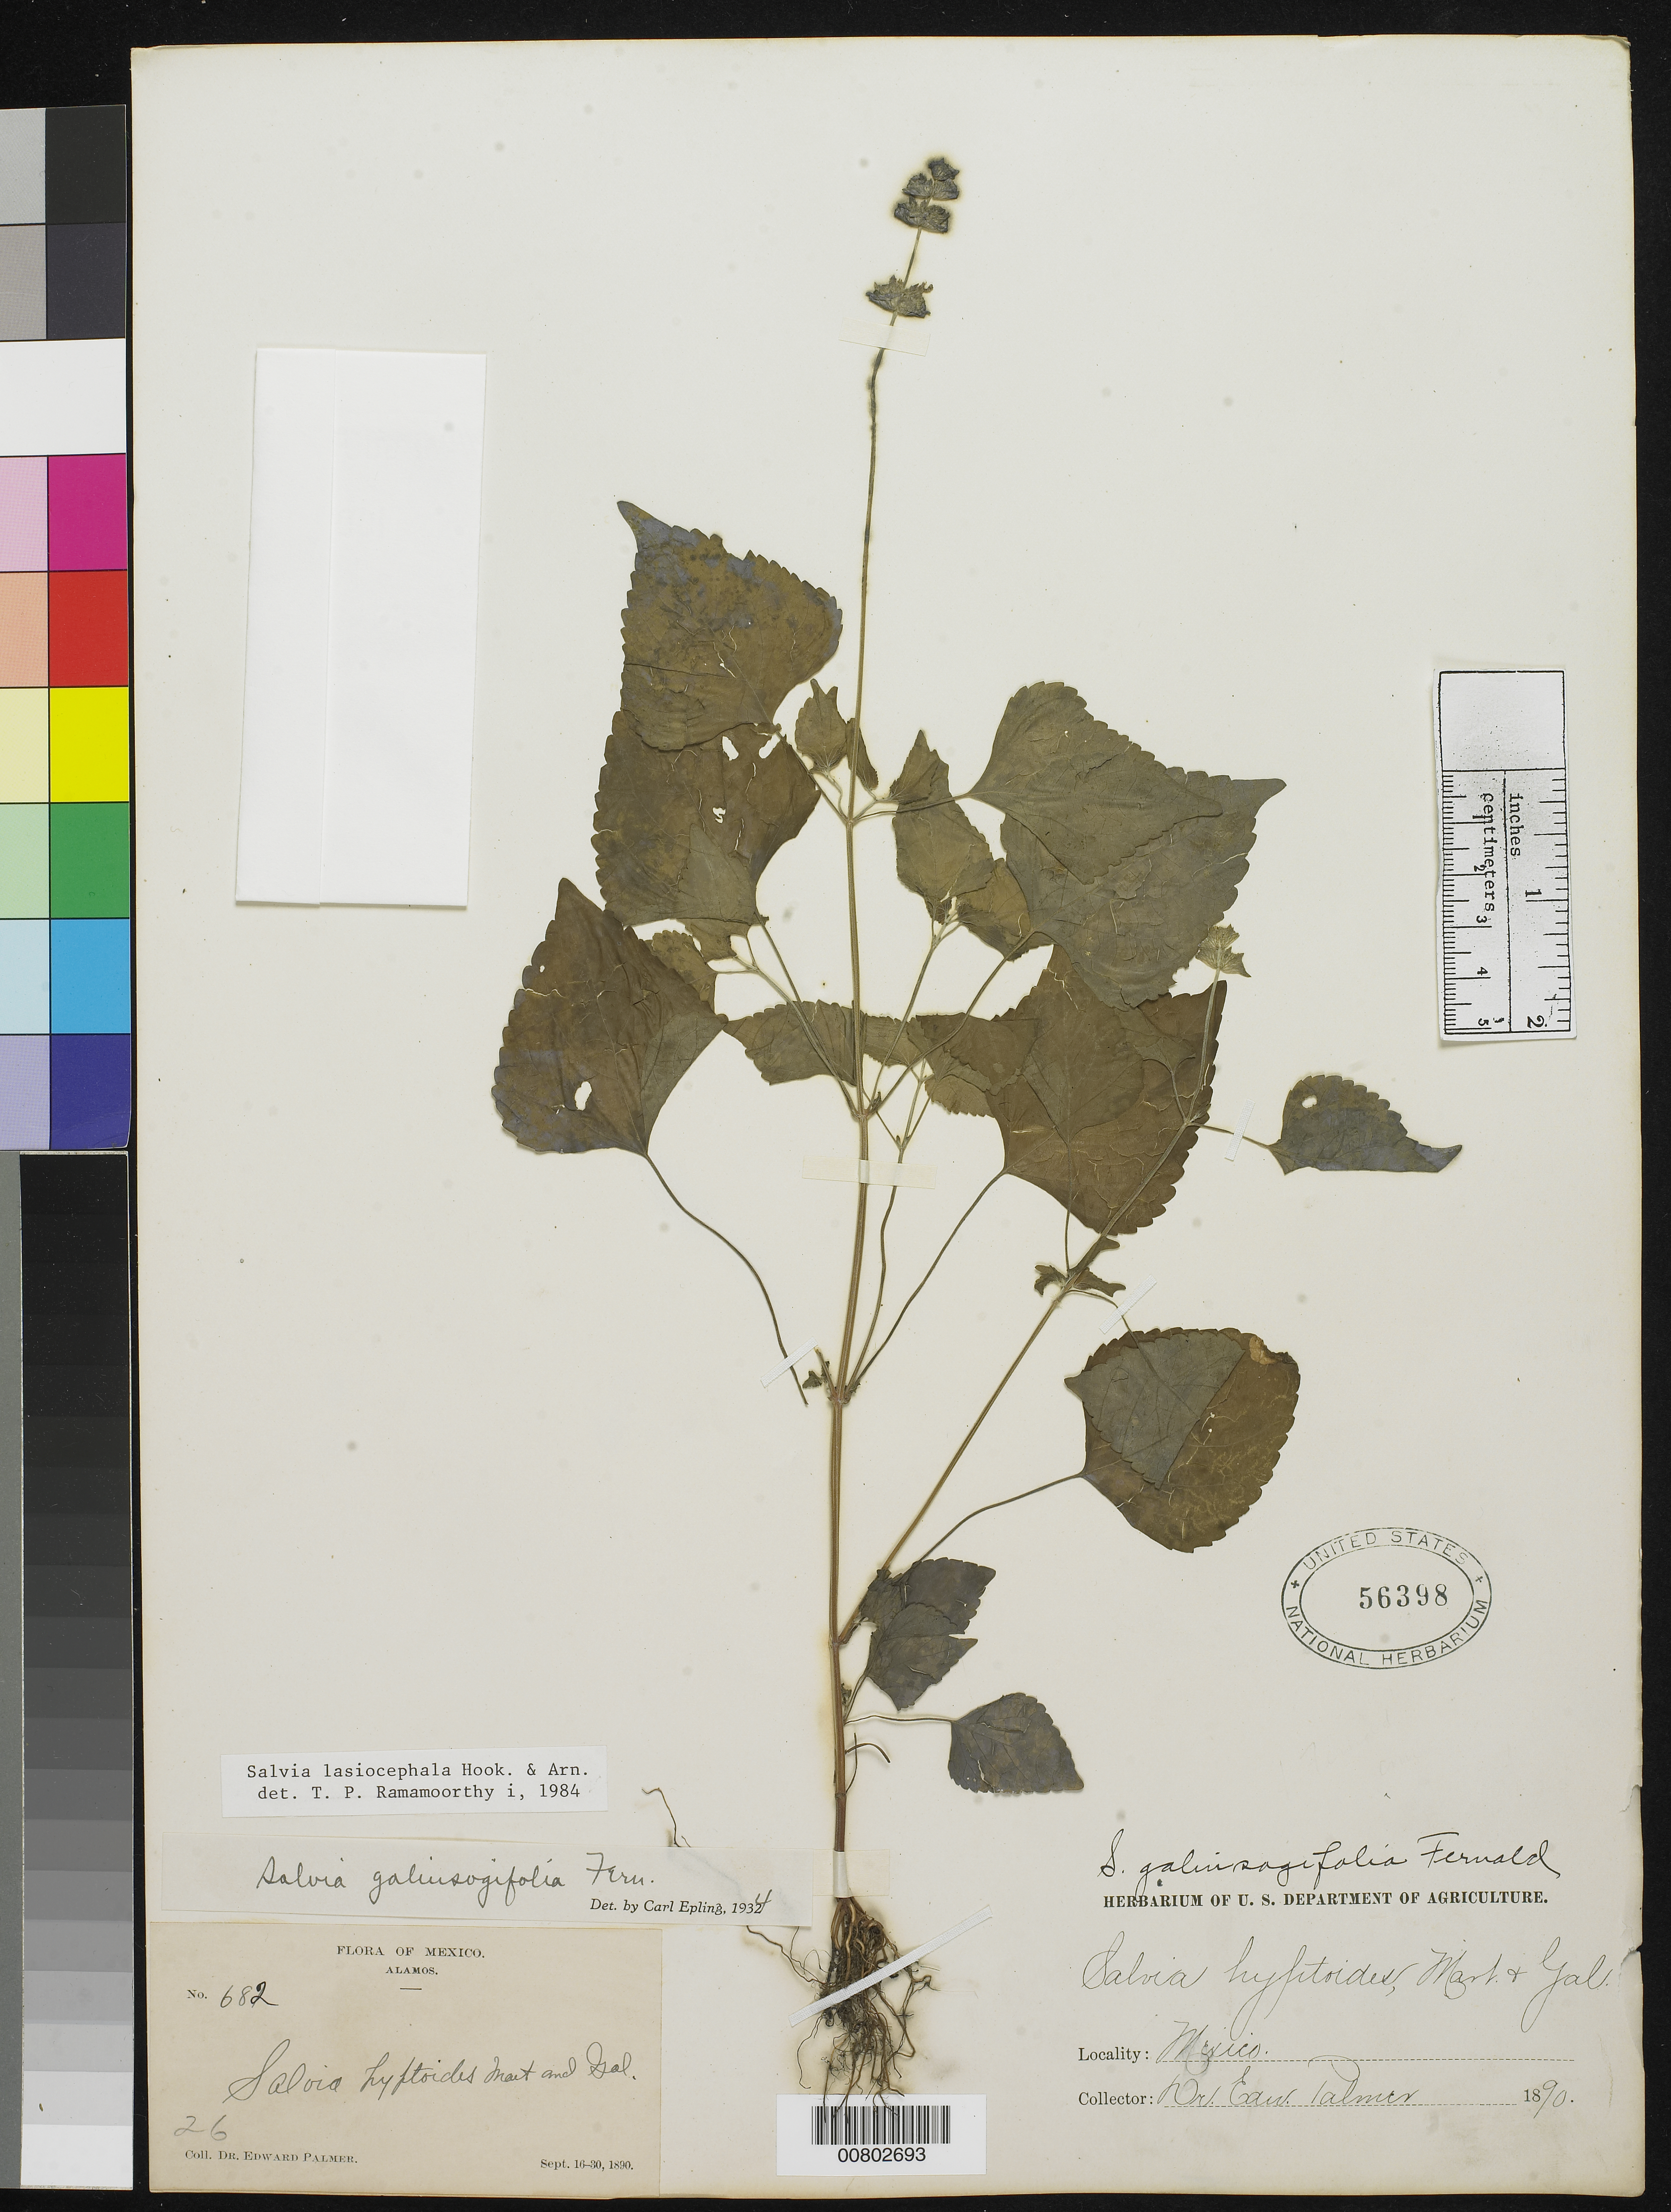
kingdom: Plantae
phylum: Tracheophyta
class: Magnoliopsida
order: Lamiales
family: Lamiaceae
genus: Salvia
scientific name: Salvia lasiocephala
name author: Hook. & Arn.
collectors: E. Palmer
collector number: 682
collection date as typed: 16 Sep 1890 to 30 Sep 1890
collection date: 1890-09-16/1890-09-30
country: Mexico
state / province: Sonora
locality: Alamos, Sonora.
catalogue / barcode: US 56398